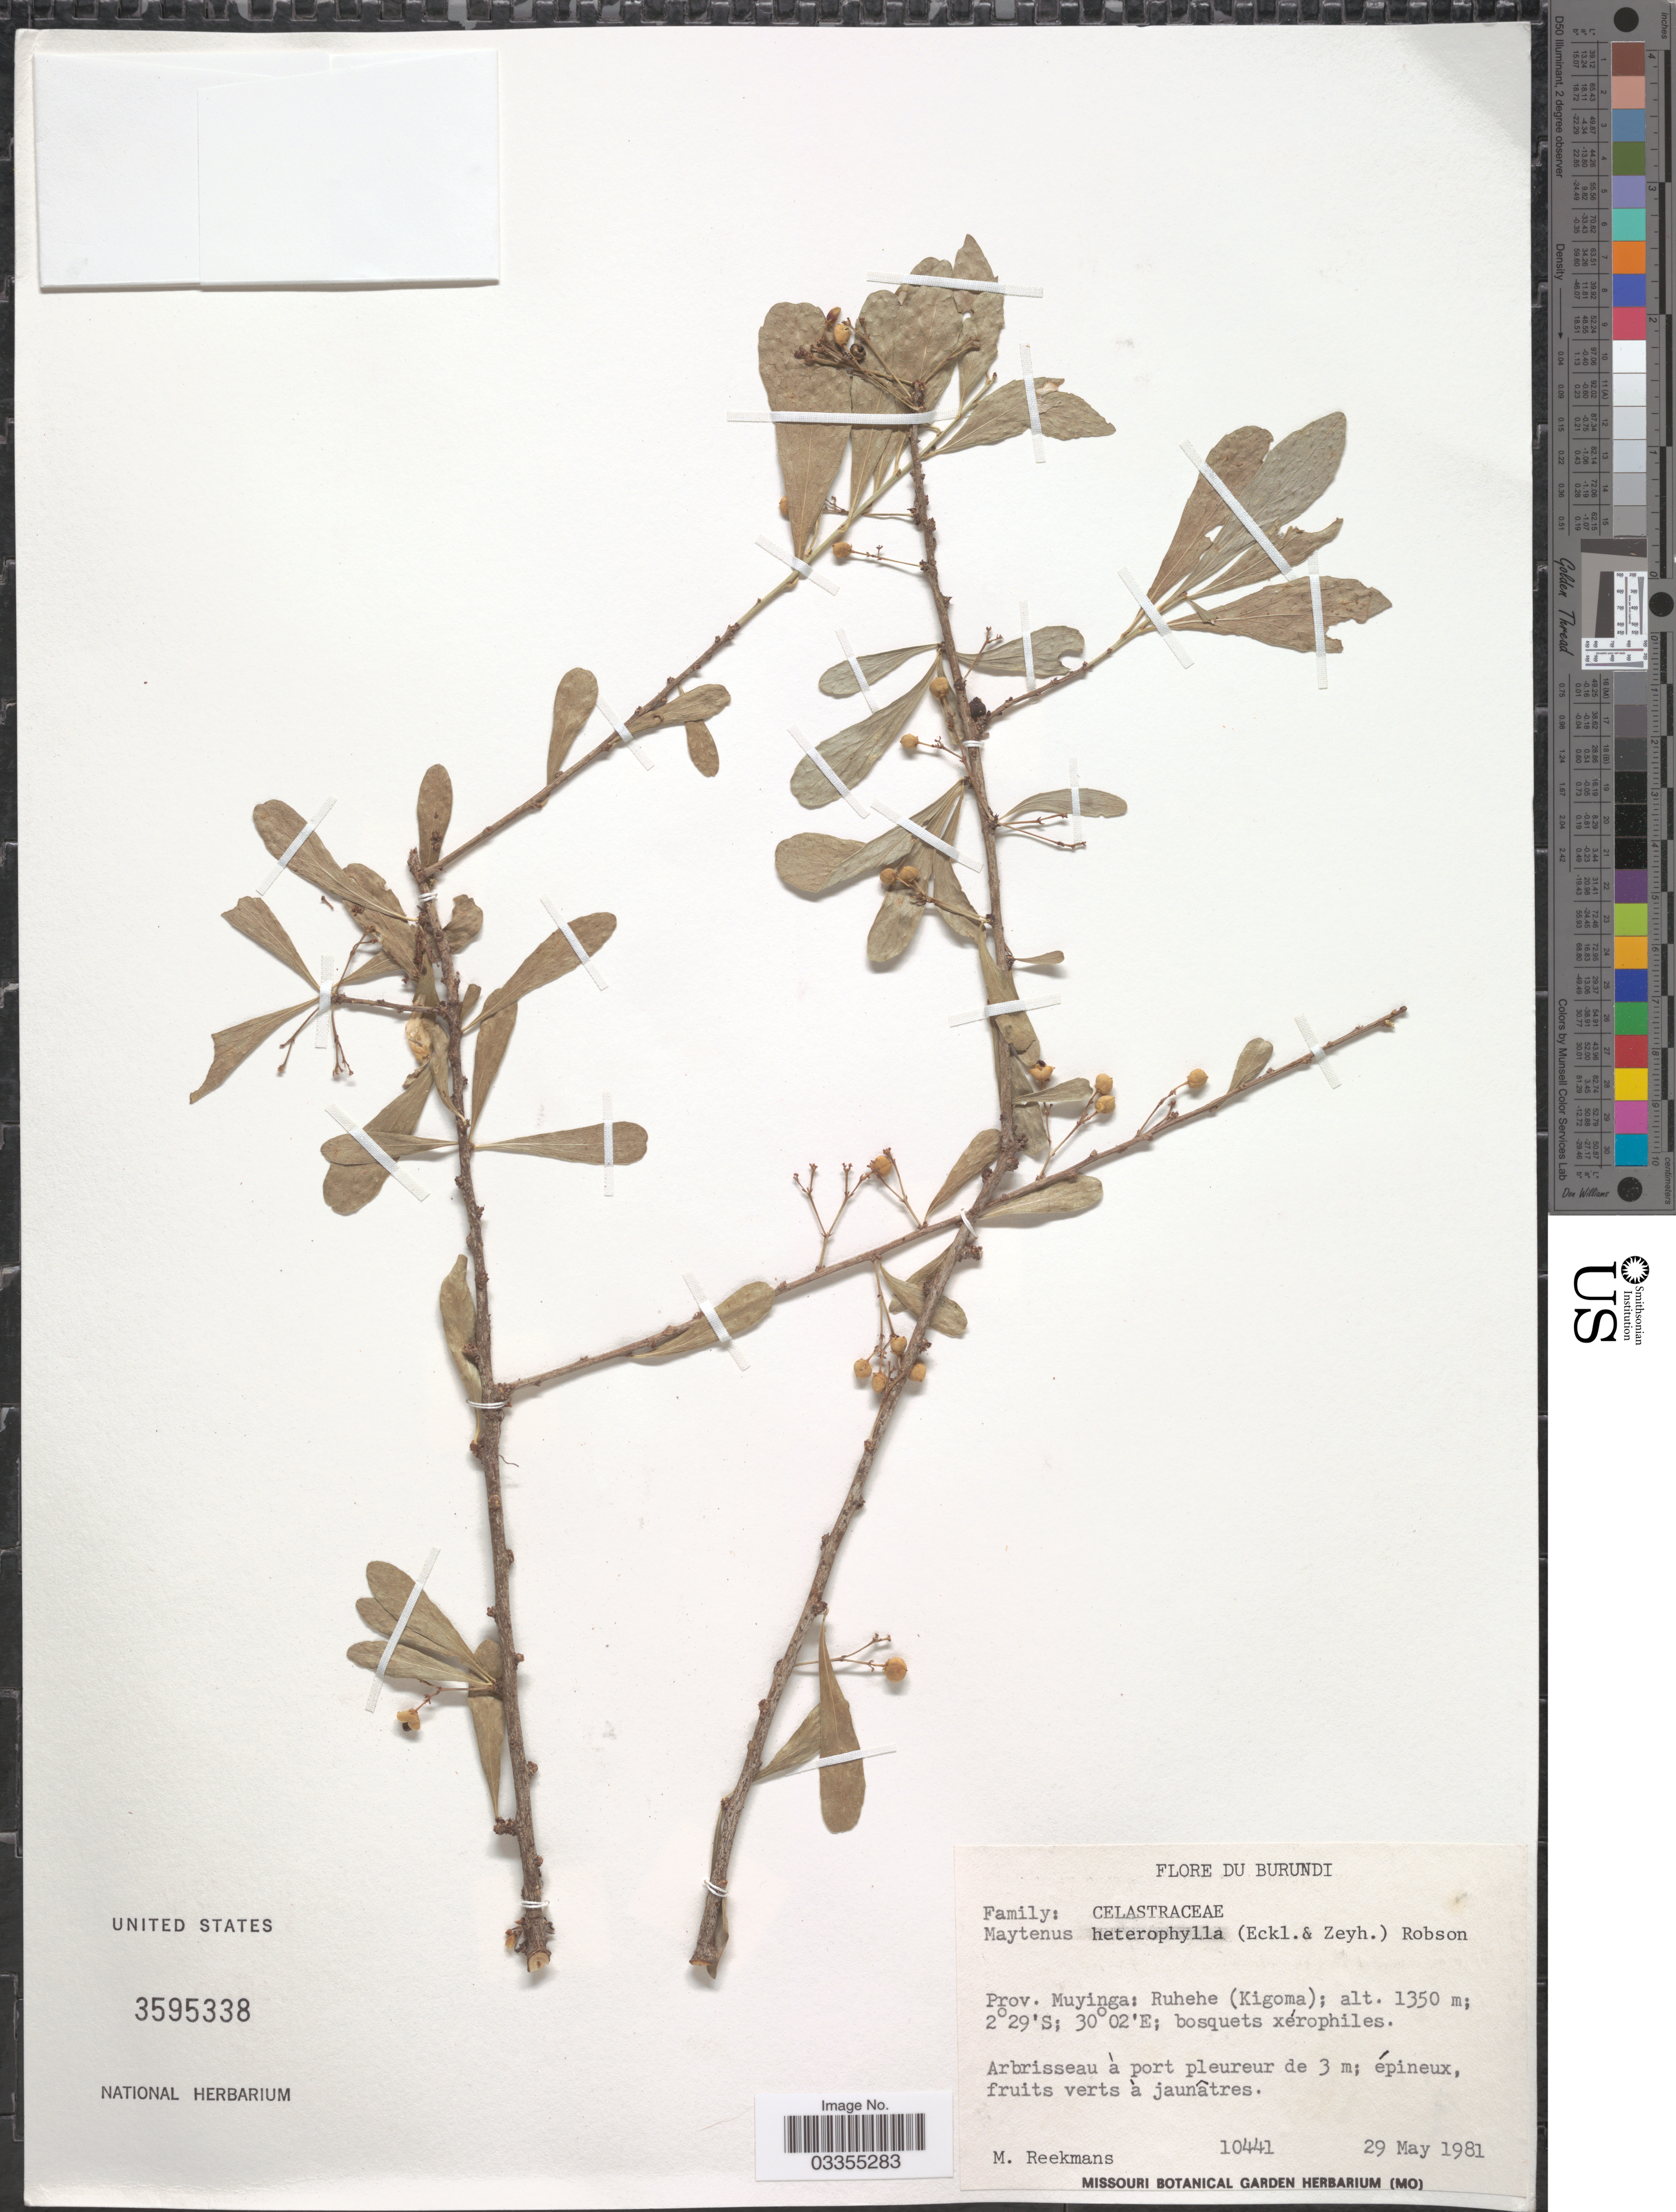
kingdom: Plantae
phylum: Tracheophyta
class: Magnoliopsida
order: Celastrales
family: Celastraceae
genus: Maytenus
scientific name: Maytenus heterophylla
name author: (Eckl. & Zeyh.) N. Robson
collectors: M. Reekmans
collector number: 10441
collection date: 1981-05-29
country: Burundi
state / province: Muyinga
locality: Ruhehe (Kigoma).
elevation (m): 1350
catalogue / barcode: US 3595338